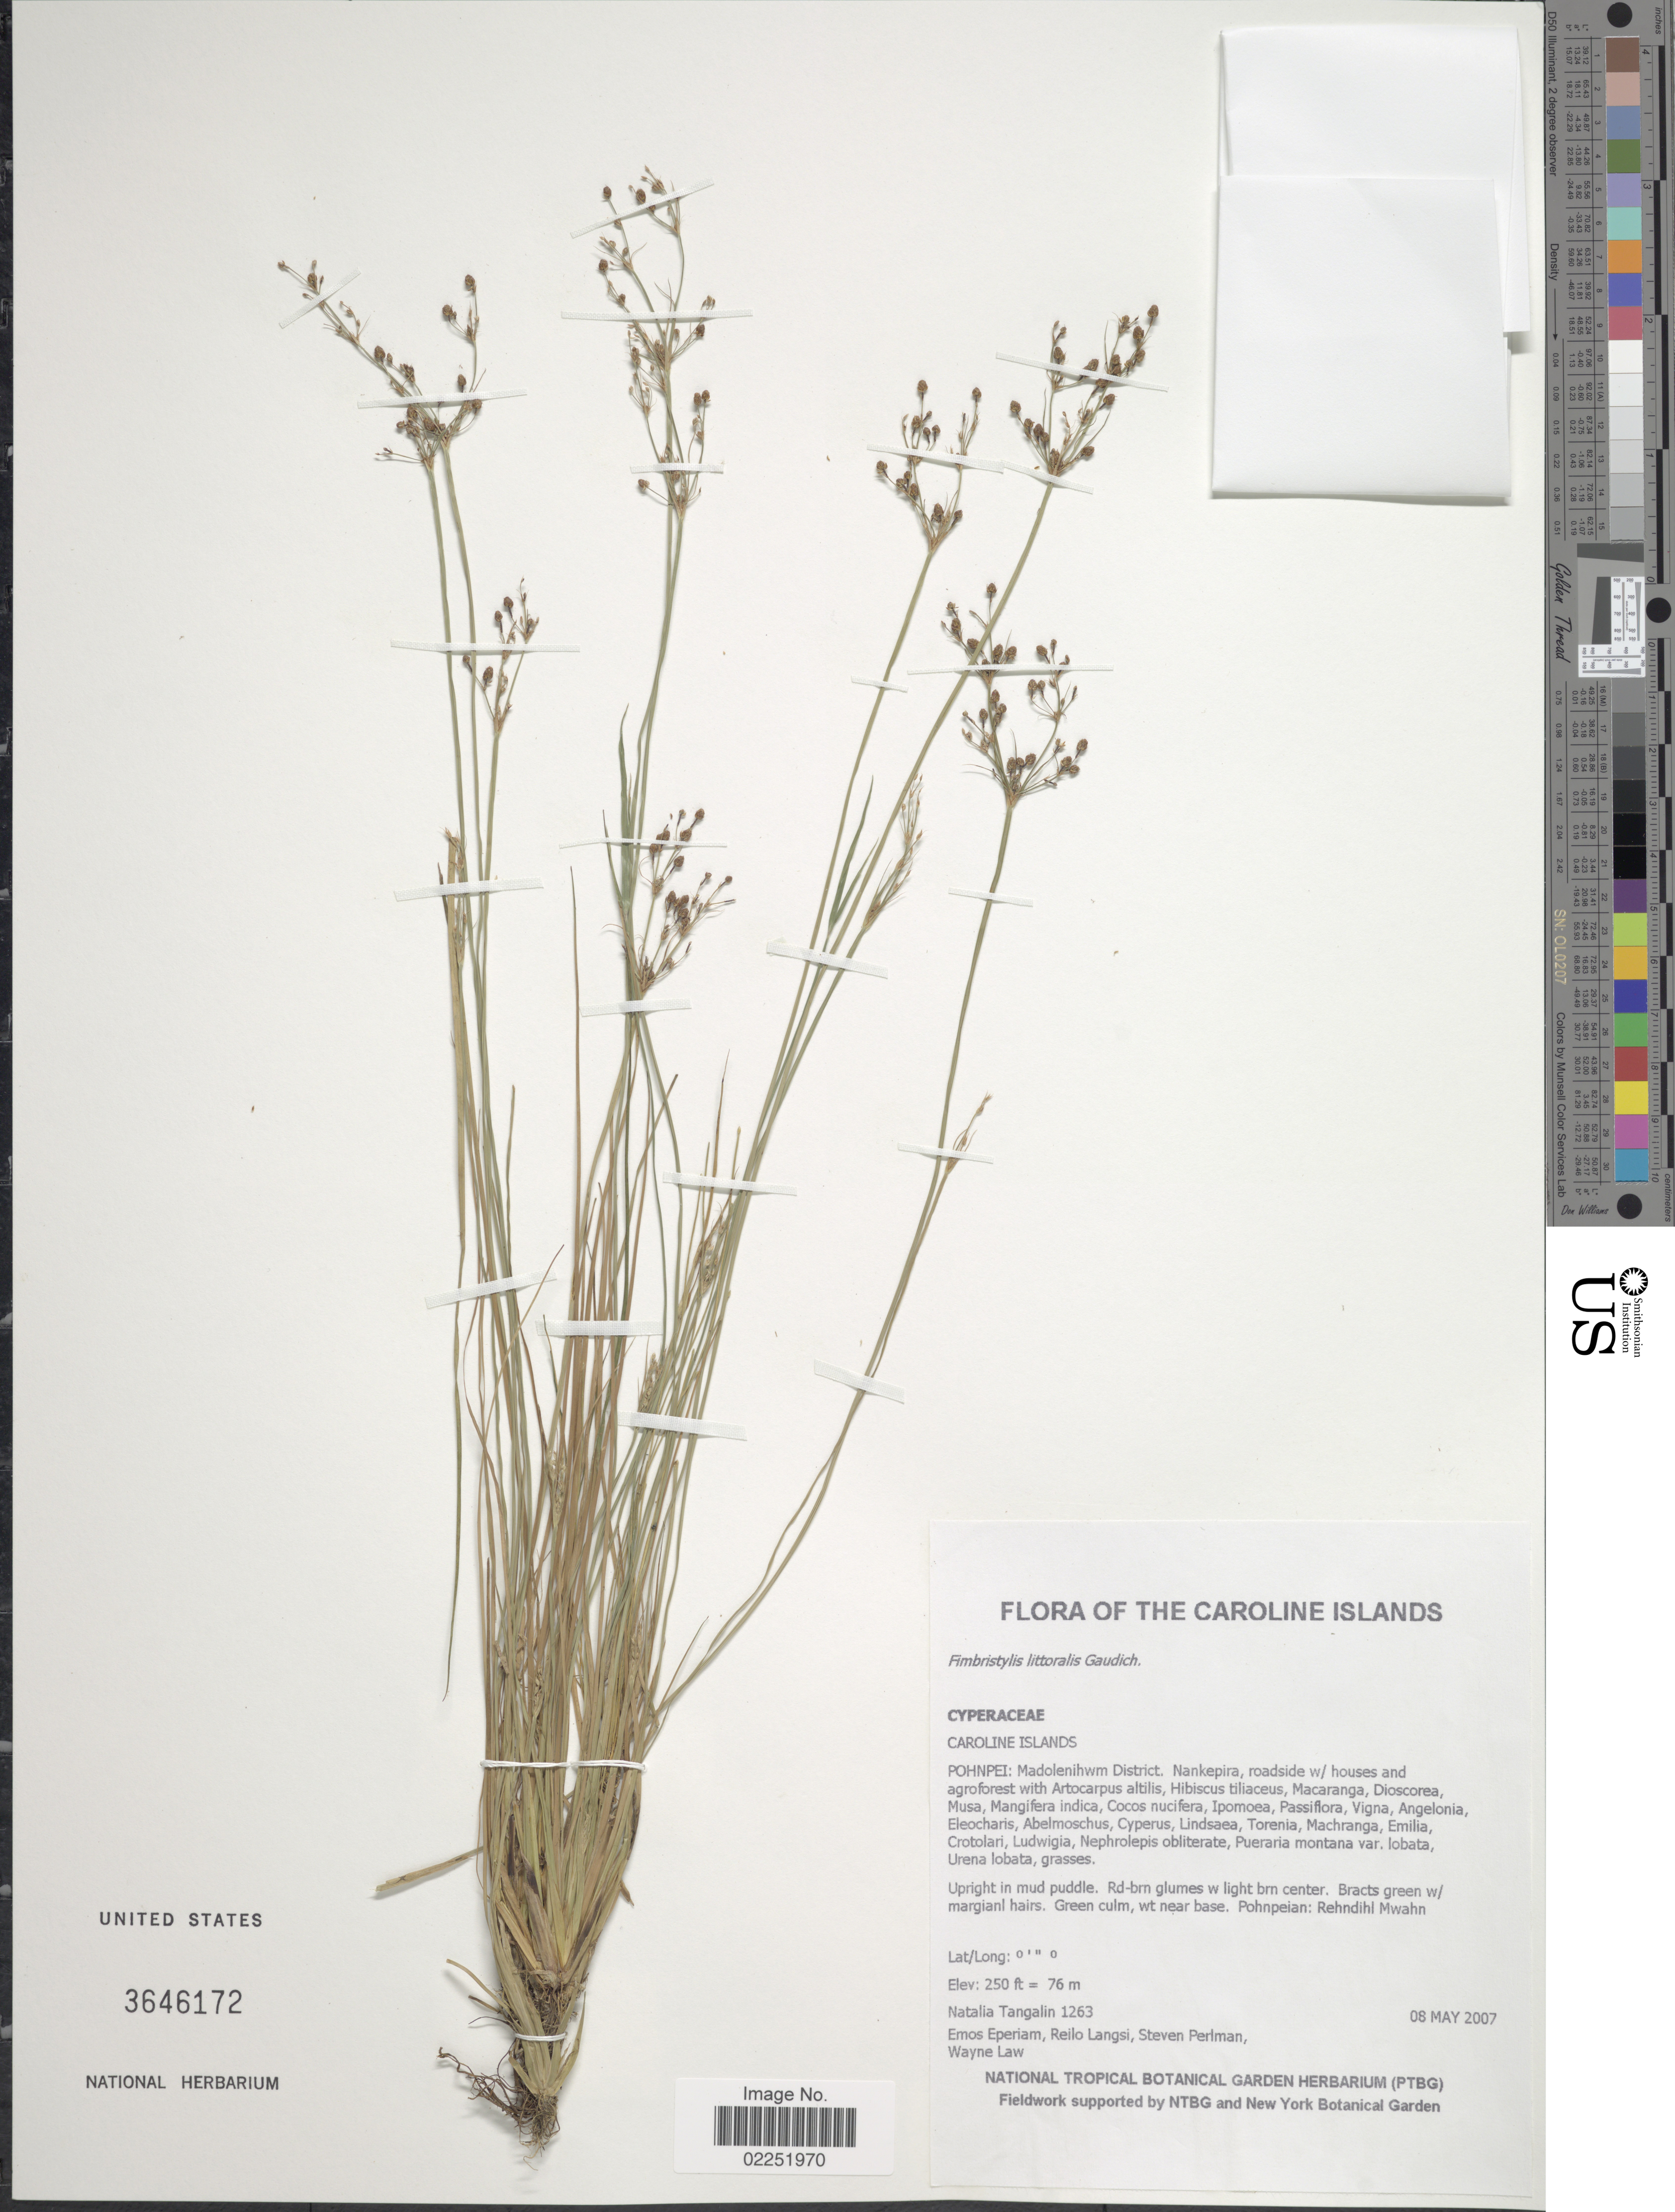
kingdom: Plantae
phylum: Tracheophyta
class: Liliopsida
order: Poales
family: Cyperaceae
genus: Fimbristylis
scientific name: Fimbristylis littoralis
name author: Gaudich.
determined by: Strong, M. T., (US), Smithsonian Institution - National Museum of Natural History (UNITED STATES)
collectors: N. Tangalin, E. Eperiam, R. Langsi, S. Perlman & W. Law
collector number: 1263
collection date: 2007-05-08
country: Micronesia, Federated States of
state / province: Pohnpei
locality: The Caroline Islands, Pohnpie: Madolenihwm District. Nankepira, roadside w/houses and agroforest with Artocarpus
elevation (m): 76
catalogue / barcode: US 3646172